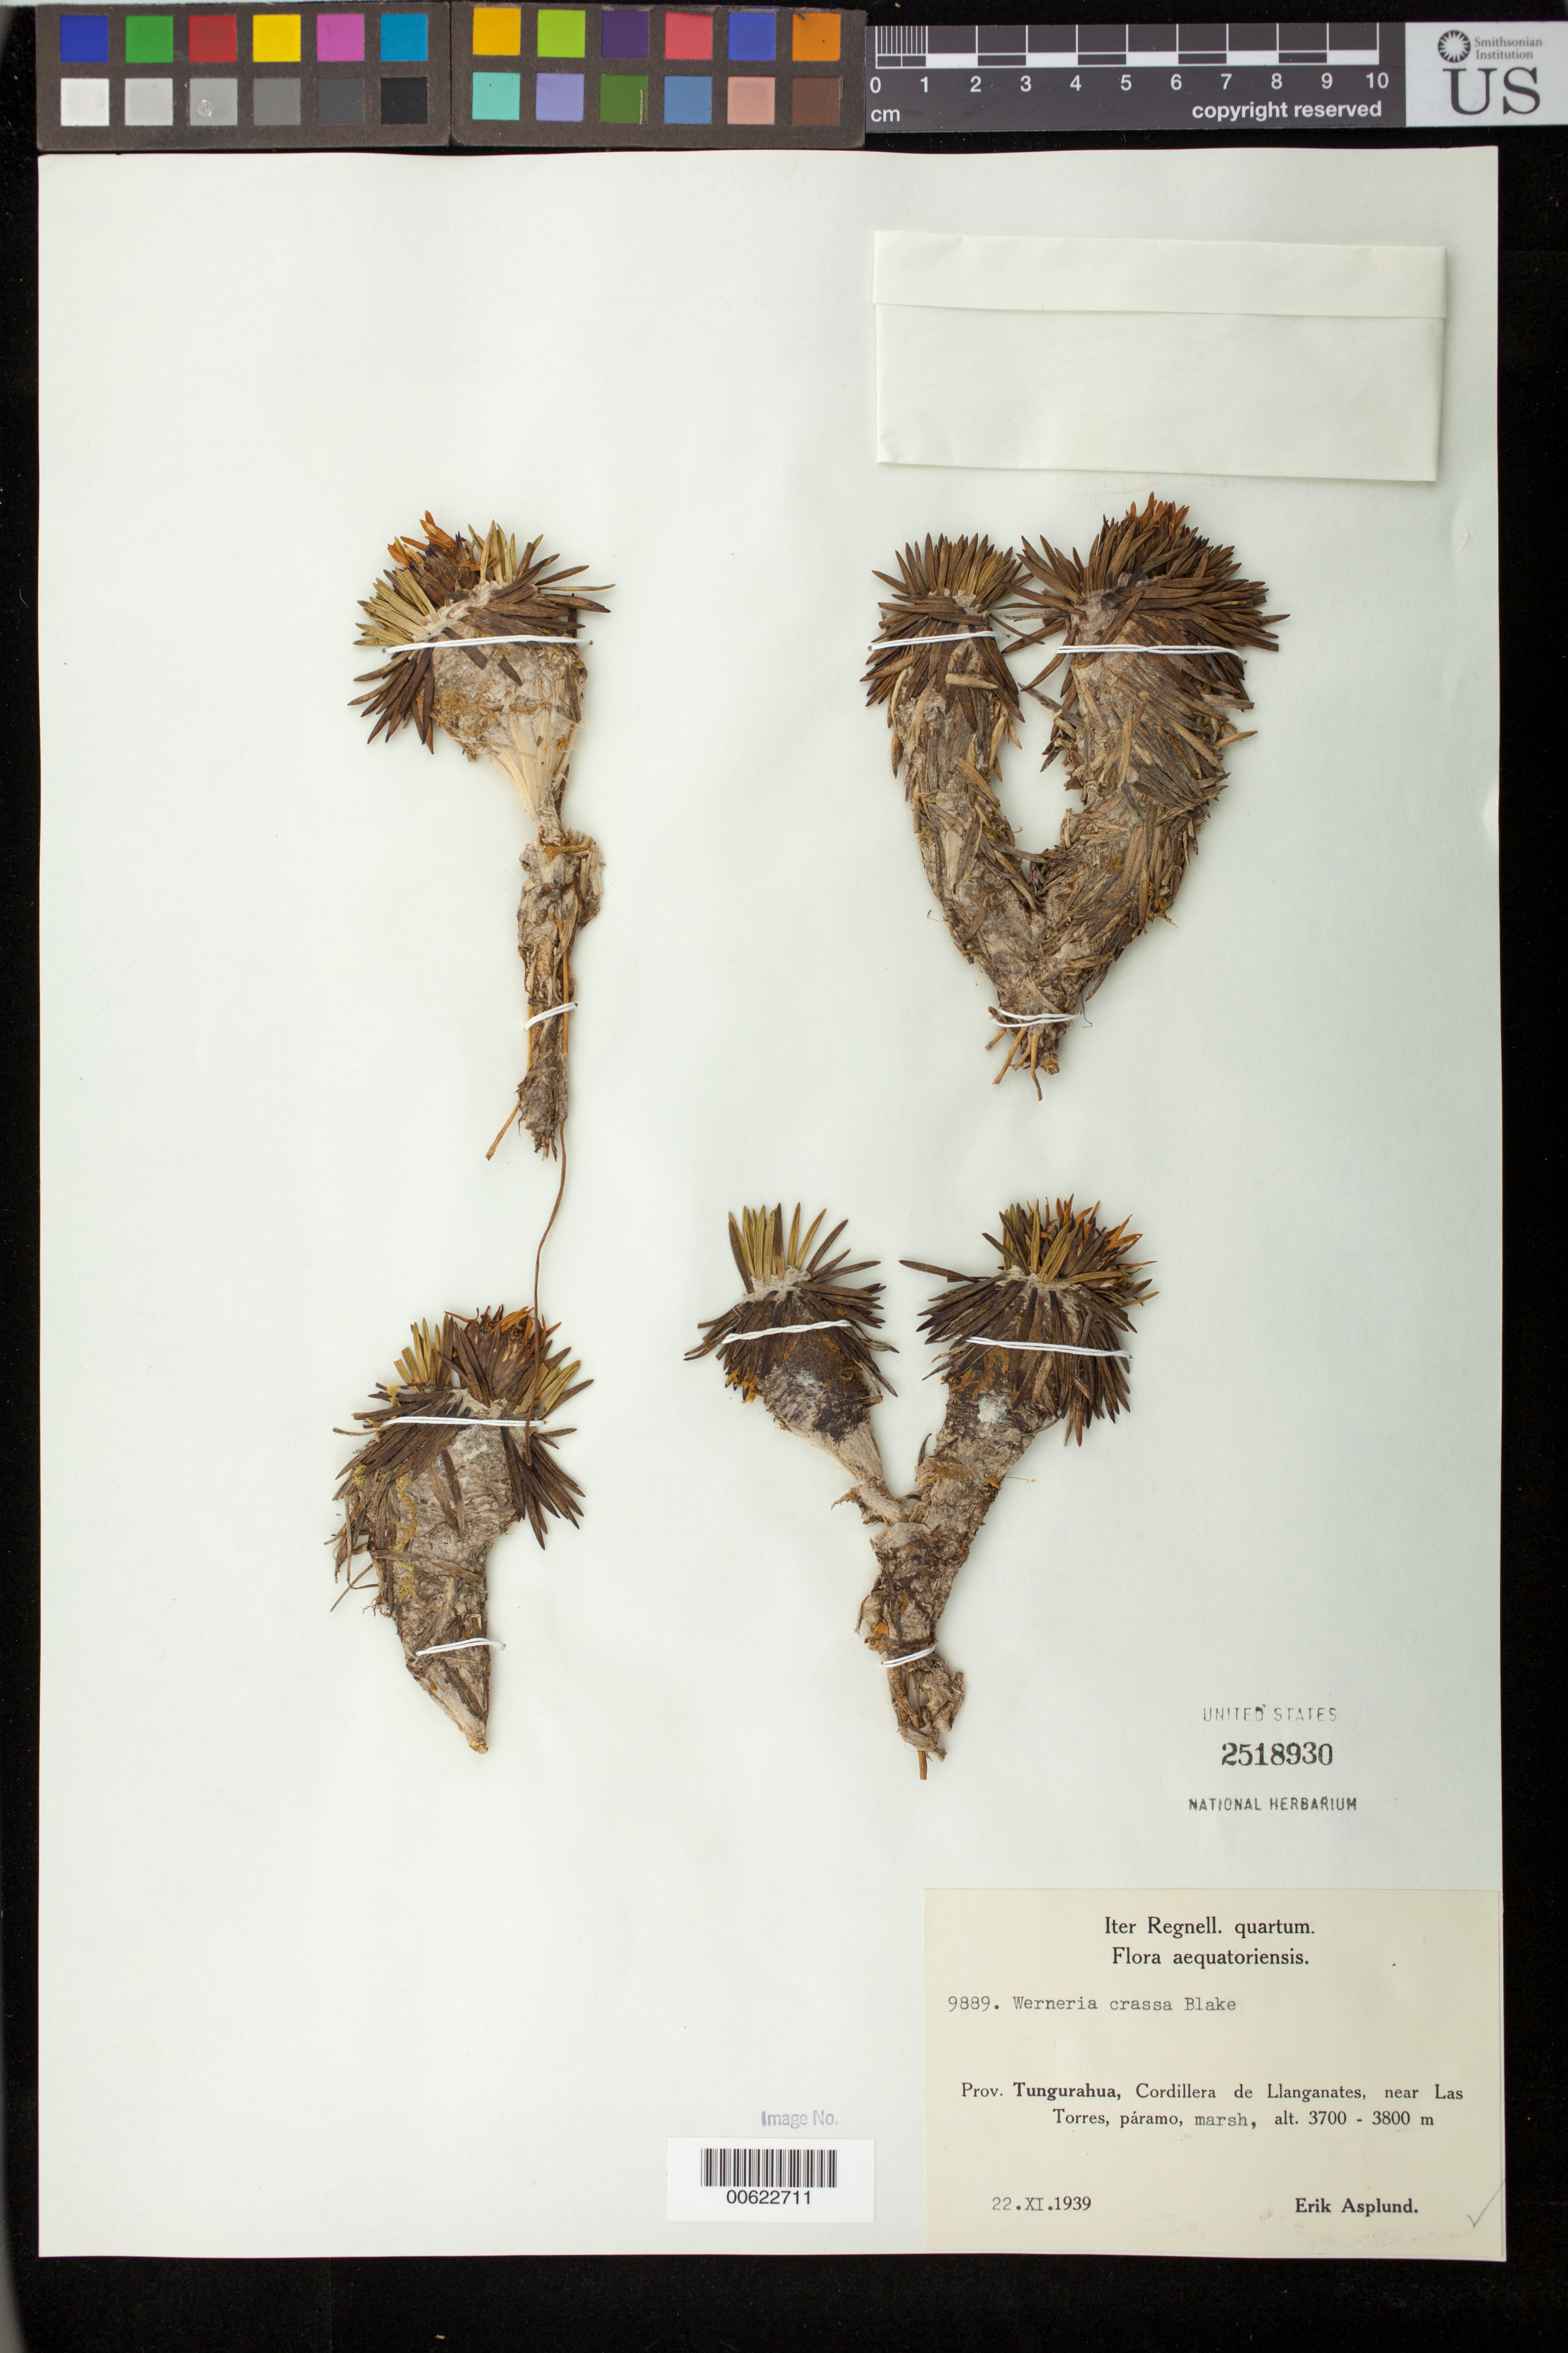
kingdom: Plantae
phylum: Tracheophyta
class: Magnoliopsida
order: Asterales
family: Asteraceae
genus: Xenophyllum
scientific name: Xenophyllum crassum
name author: (S.F. Blake) V.A. Funk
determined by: Funk, Vicki A., (BOT), Smithsonian Institution - National Museum of Natural History (UNITED STATES)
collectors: E. Asplund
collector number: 9889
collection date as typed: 22 Nov 1939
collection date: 1939-11-22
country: Ecuador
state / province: Tungurahua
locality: Cordillera de Llanganates, near Las Torres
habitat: Marsh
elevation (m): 3500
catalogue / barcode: US 2518930